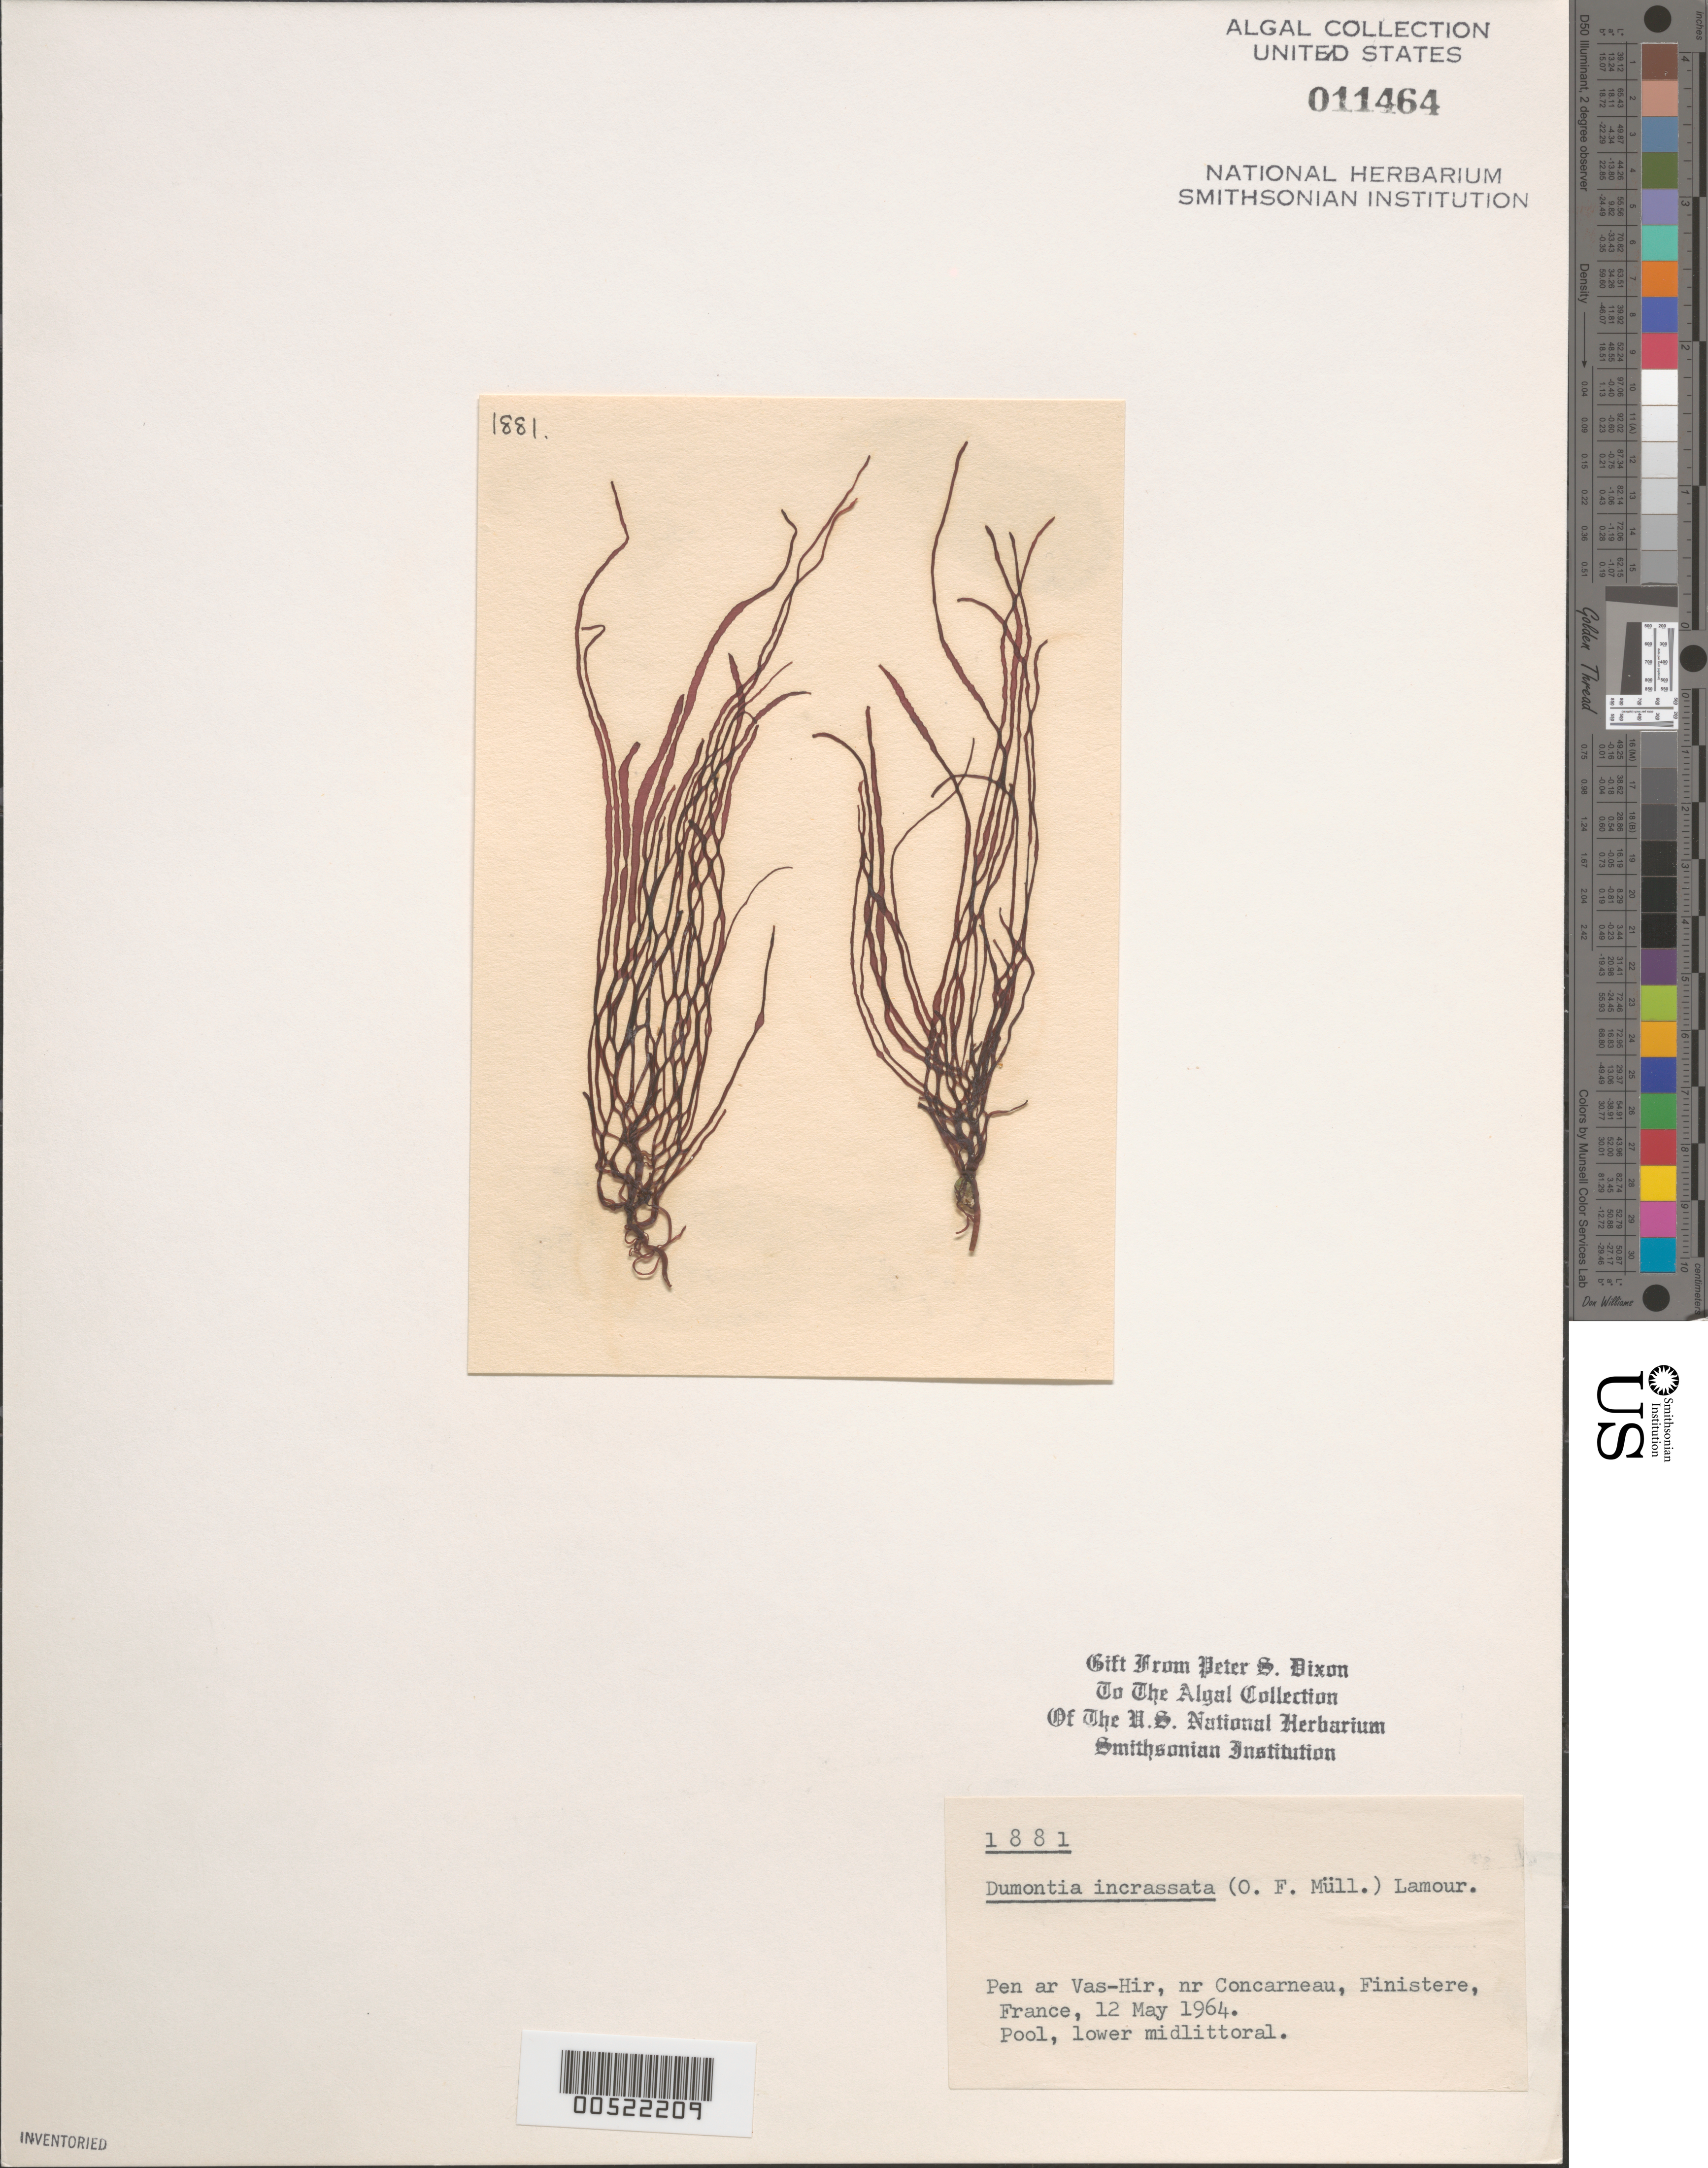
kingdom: Plantae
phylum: Rhodophyta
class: Florideophyceae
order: Gigartinales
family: Dumontiaceae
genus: Dumontia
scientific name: Dumontia contorta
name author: (S.G. Gmel.) Rupr.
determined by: Algae name updating Project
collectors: P. S. Dixon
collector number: PSD 1881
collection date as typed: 12 May 1964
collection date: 1964-05-12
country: France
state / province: Bretagne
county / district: Finistère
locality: Pen ar vas-hir, near concarneau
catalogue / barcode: US 11464